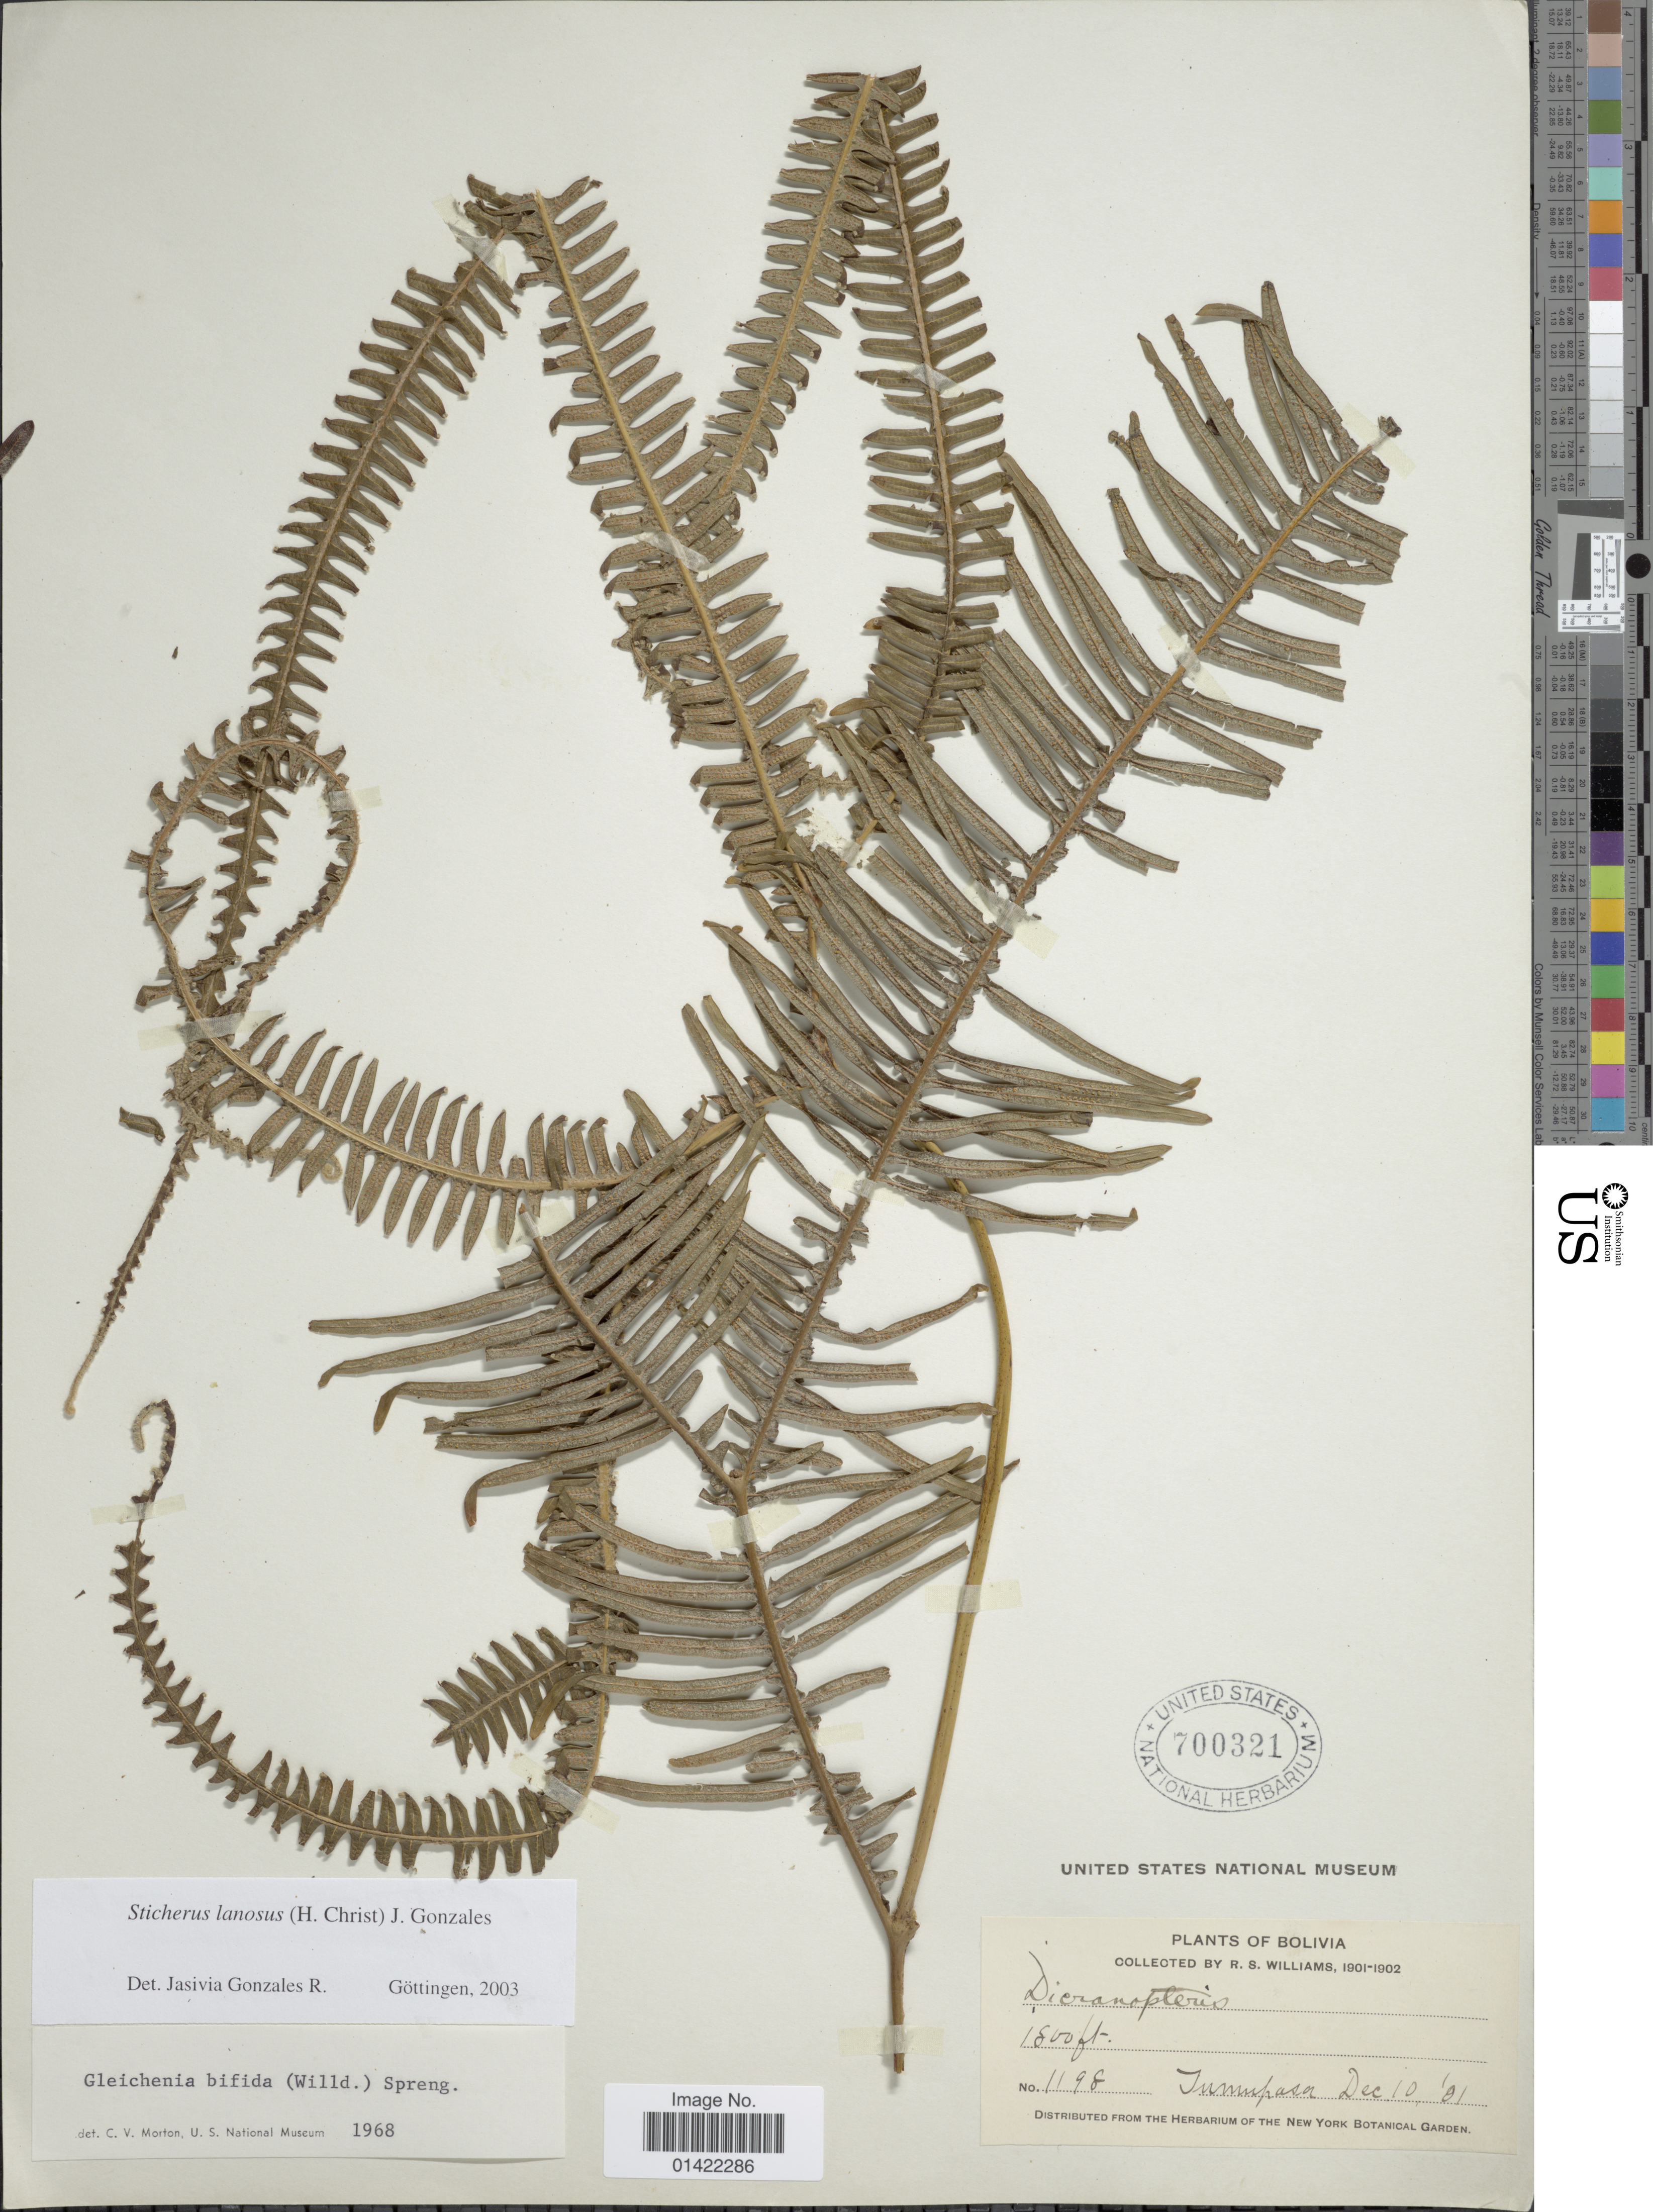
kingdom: Plantae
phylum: Tracheophyta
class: Polypodiopsida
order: Gleicheniales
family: Gleicheniaceae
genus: Sticherus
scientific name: Sticherus lanosus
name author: (Christ) J. Gonzales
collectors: R. S. Williams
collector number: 1198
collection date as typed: Dec. 10, '01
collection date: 1901-12-10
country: Bolivia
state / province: La Paz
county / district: Iturralde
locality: Tumupasa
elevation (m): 549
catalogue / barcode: US 700321